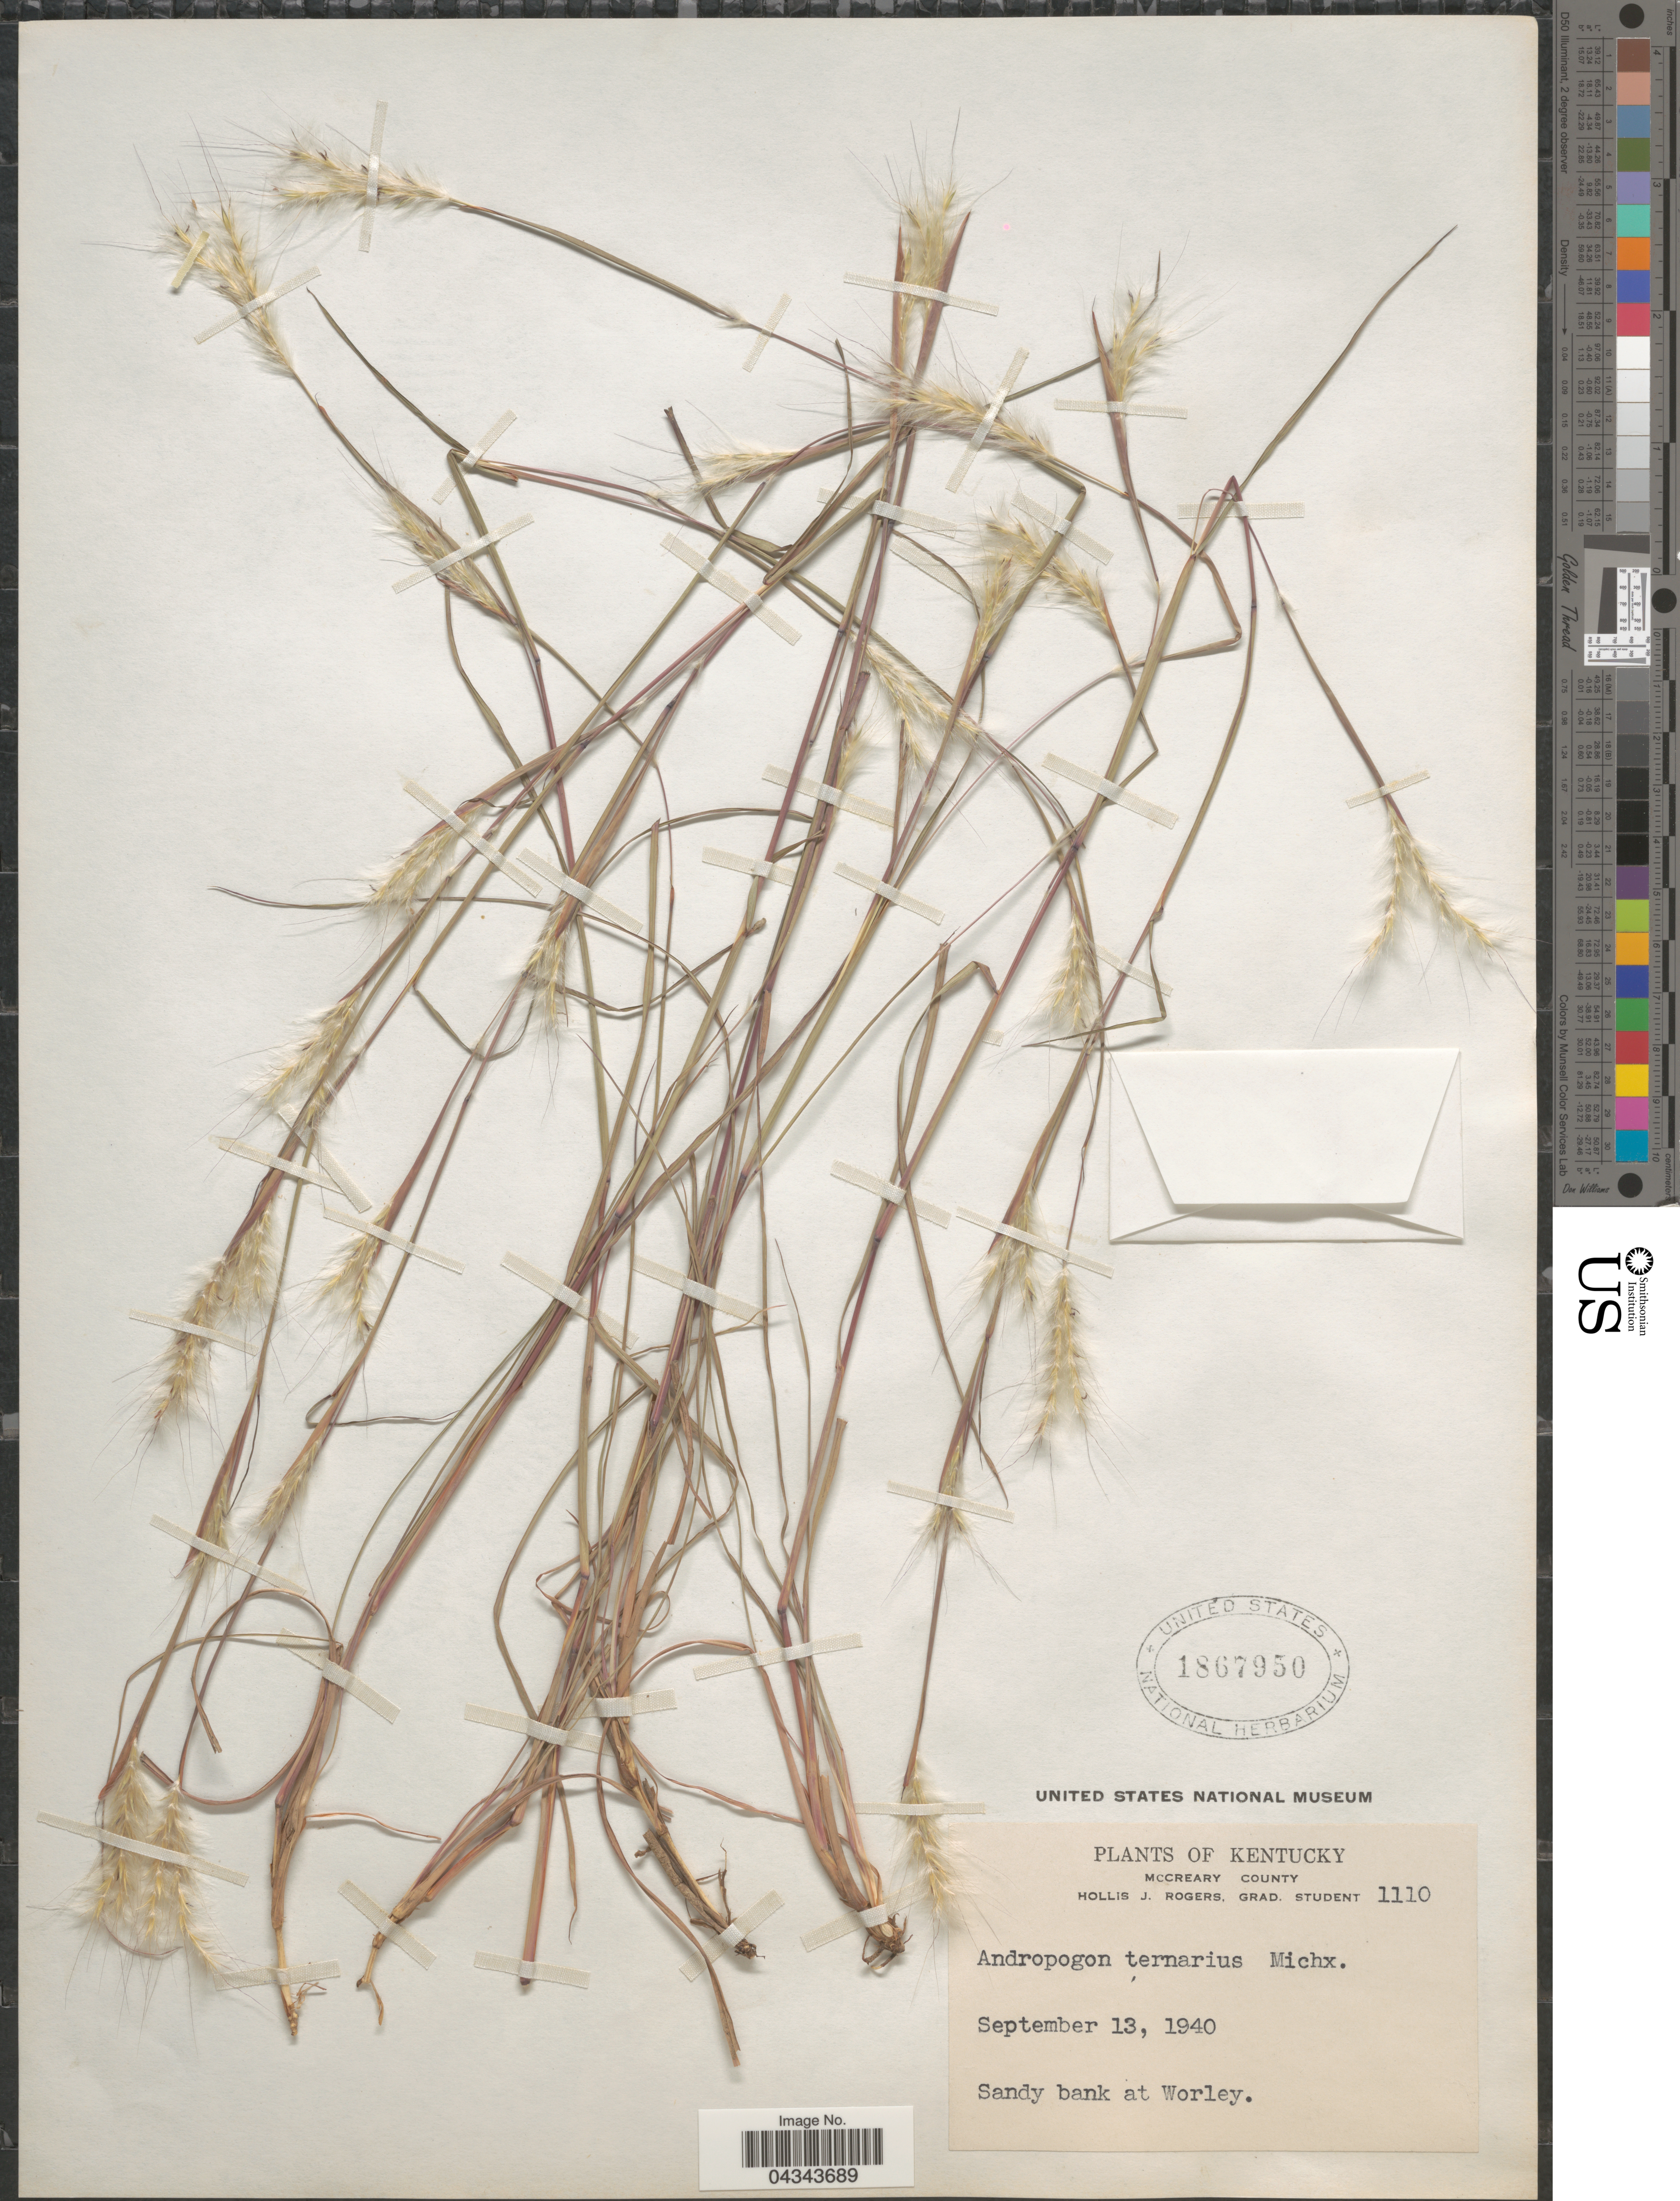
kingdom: Plantae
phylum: Tracheophyta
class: Liliopsida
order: Poales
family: Poaceae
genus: Andropogon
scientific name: Andropogon ternarius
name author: Michx.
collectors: H. J. Rogers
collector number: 1110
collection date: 1940-09-13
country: United States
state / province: Kentucky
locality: McCreary County. At Worley.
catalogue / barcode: US 1867950